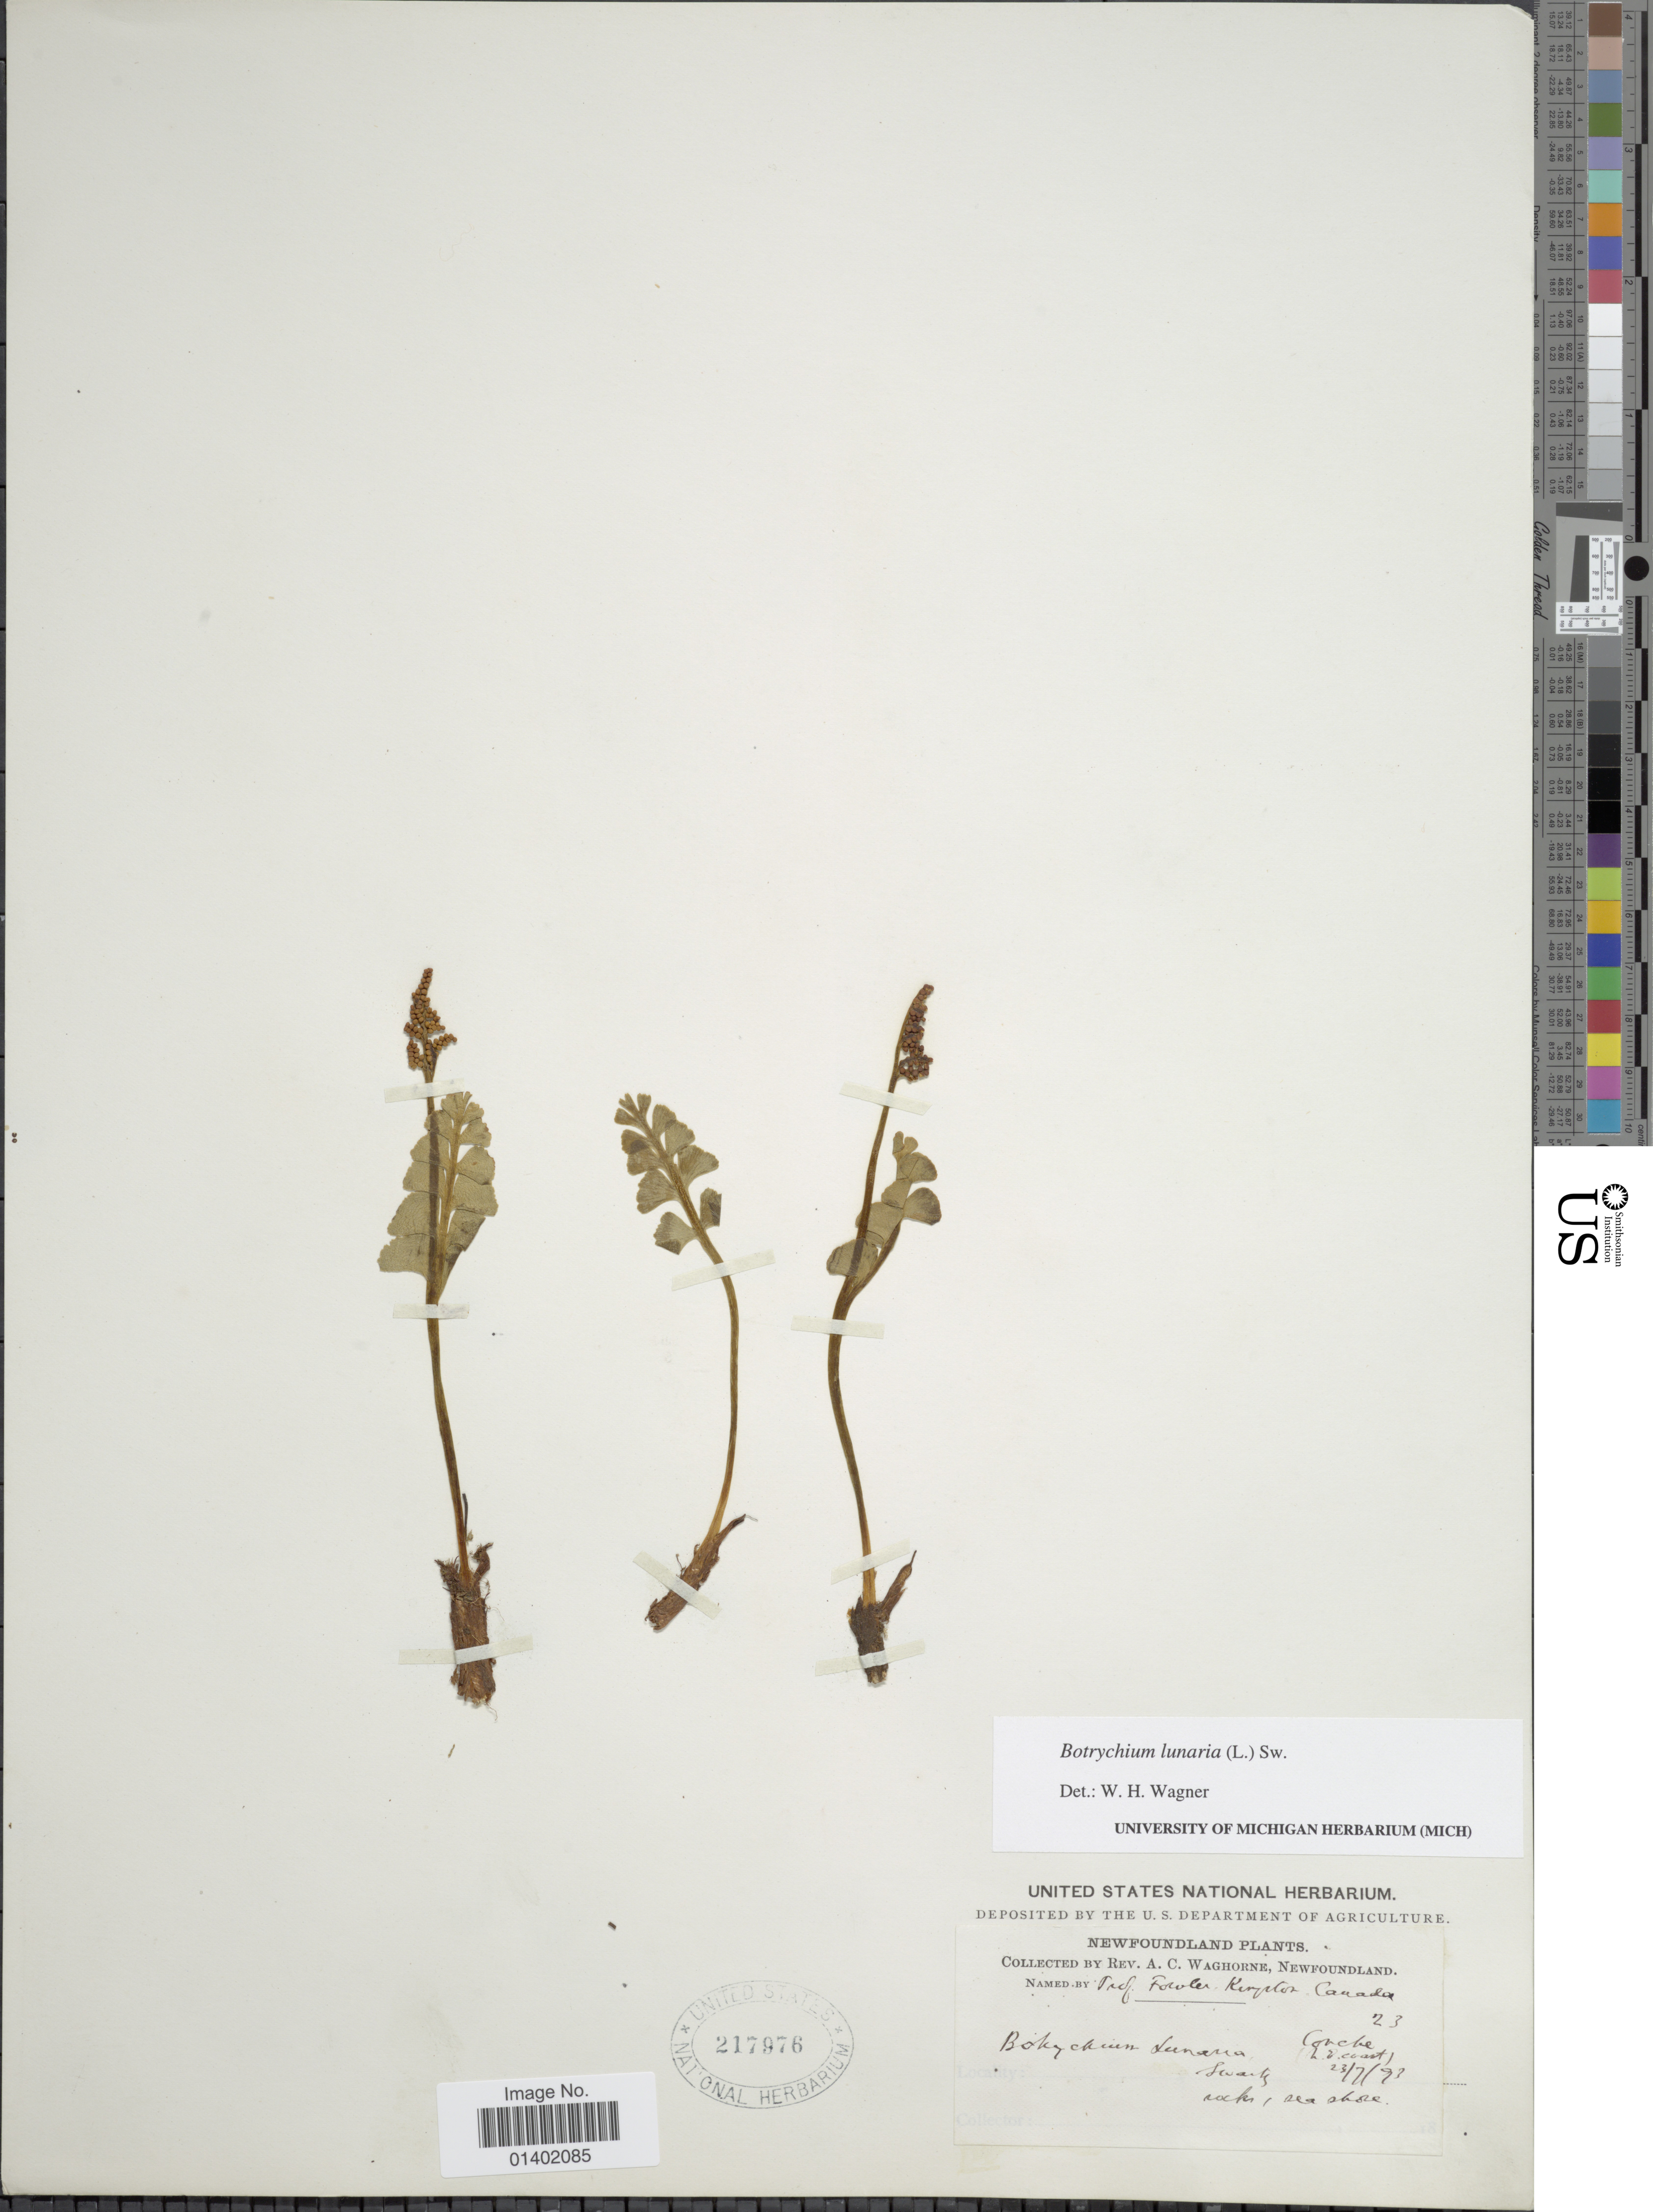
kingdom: Plantae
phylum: Tracheophyta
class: Polypodiopsida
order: Ophioglossales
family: Ophioglossaceae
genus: Botrychium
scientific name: Botrychium lunaria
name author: (L.) Sw.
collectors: A. Waghorne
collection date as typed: T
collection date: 1993-07-23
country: Canada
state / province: Newfoundland and Labrador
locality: Rocks, Sea Shore.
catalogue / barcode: US 217976